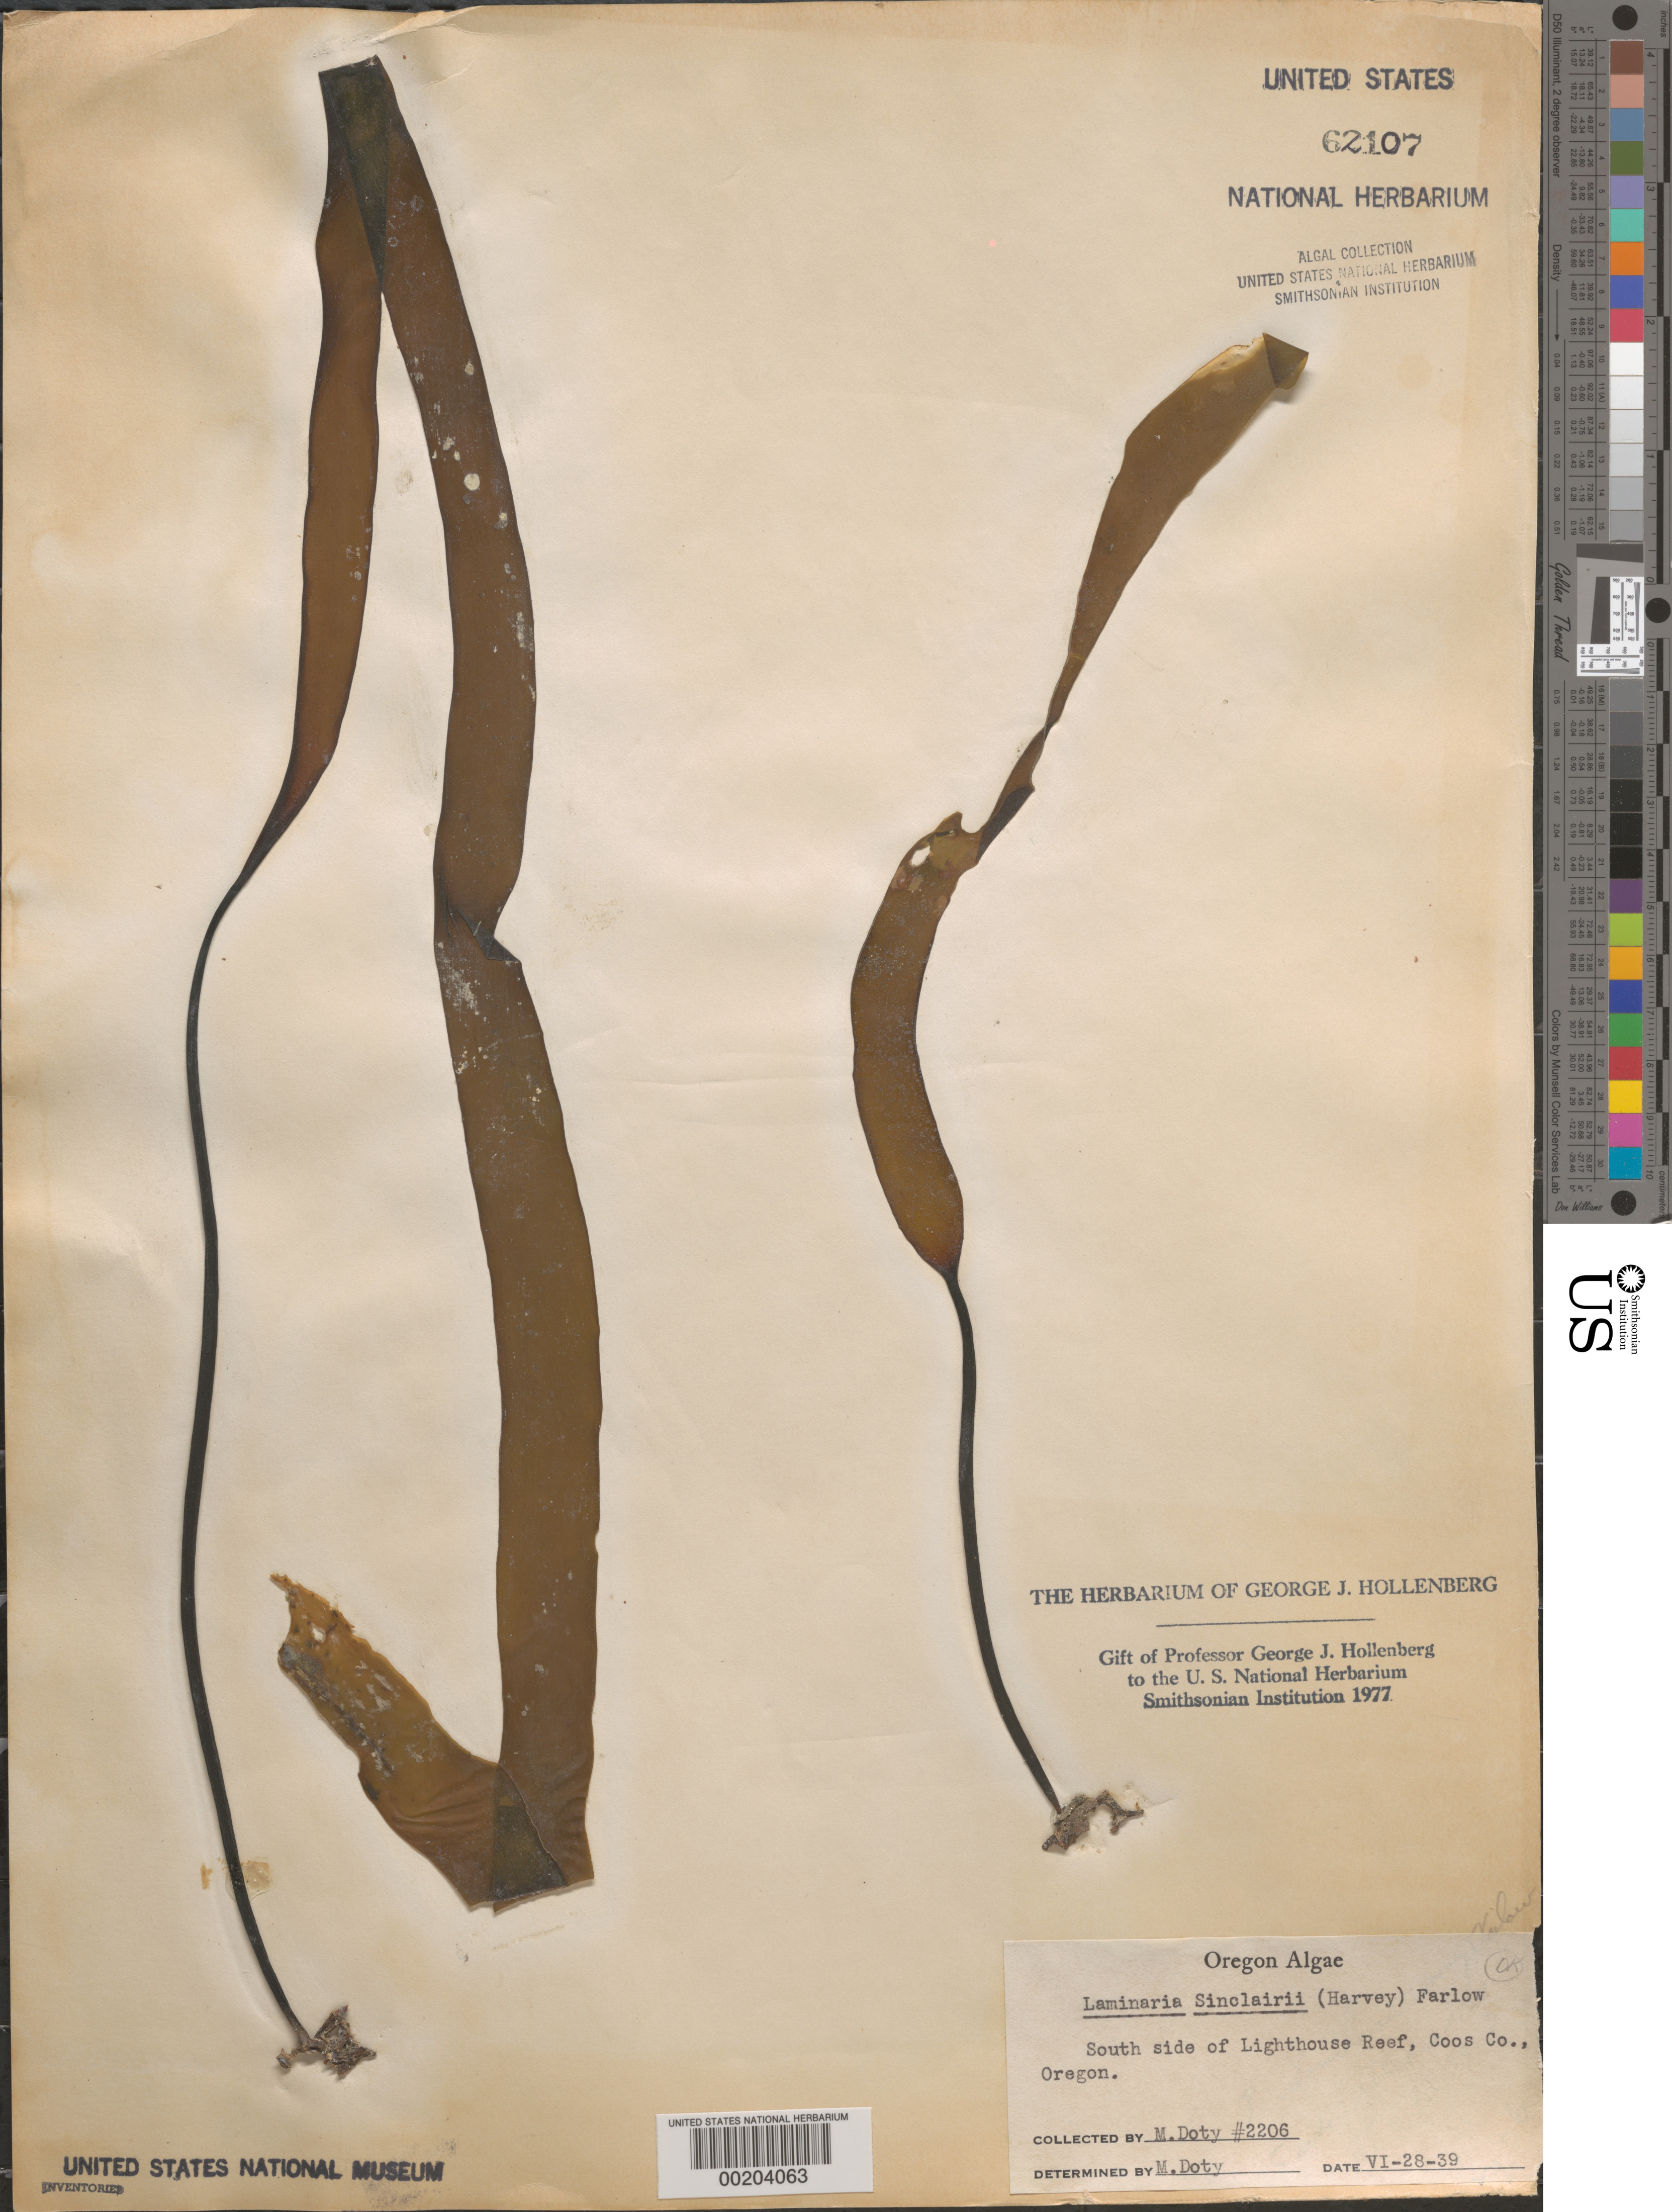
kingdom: Chromista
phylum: Ochrophyta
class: Phaeophyceae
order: Laminariales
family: Laminariaceae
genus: Laminaria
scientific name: Laminaria sinclairii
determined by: Doty, M. S.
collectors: M. S. Doty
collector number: MSD 2206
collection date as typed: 28 Jun 1939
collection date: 1939-06-28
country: United States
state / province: Oregon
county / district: Coos County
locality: South side of Lighthouse Reef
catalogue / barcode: US 62107